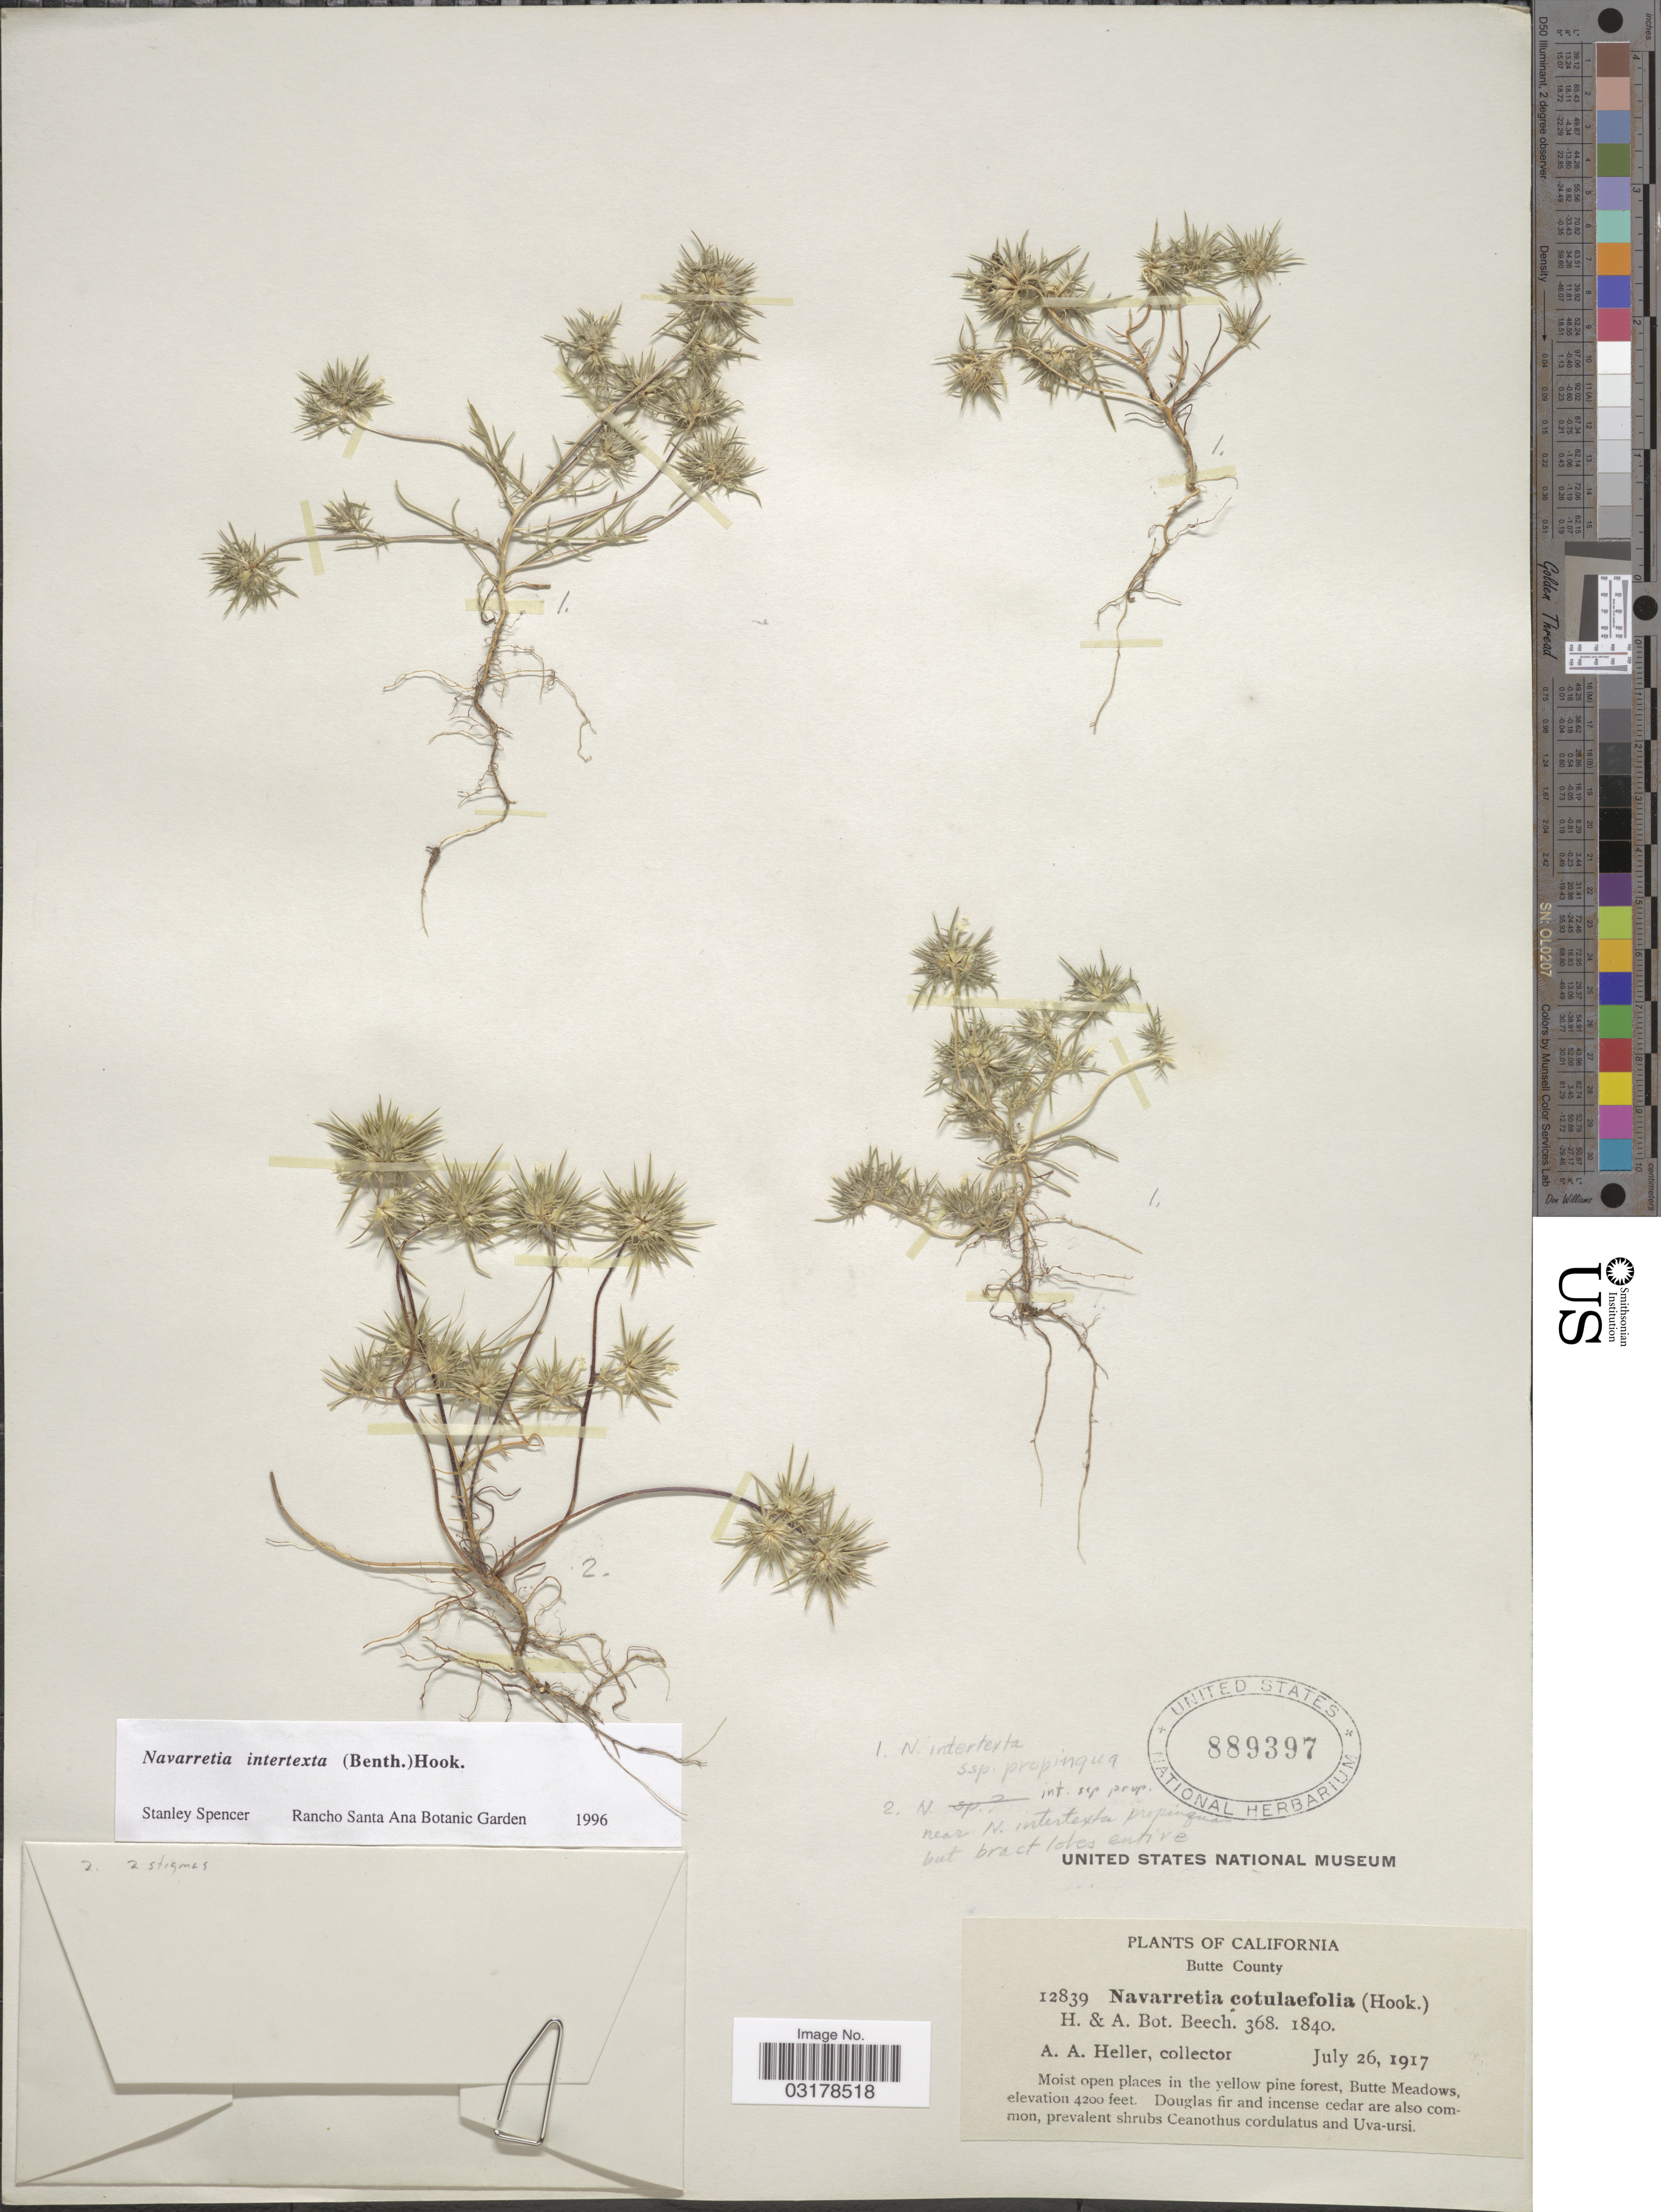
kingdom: Plantae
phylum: Tracheophyta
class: Magnoliopsida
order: Ericales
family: Polemoniaceae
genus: Navarretia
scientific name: Navarretia intertexta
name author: (Benth.) Hook.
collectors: A. A. Heller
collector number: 12839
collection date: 1917-07-26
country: United States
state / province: California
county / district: Butte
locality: Butte County. Butte Meadows.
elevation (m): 1280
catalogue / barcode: US 889397